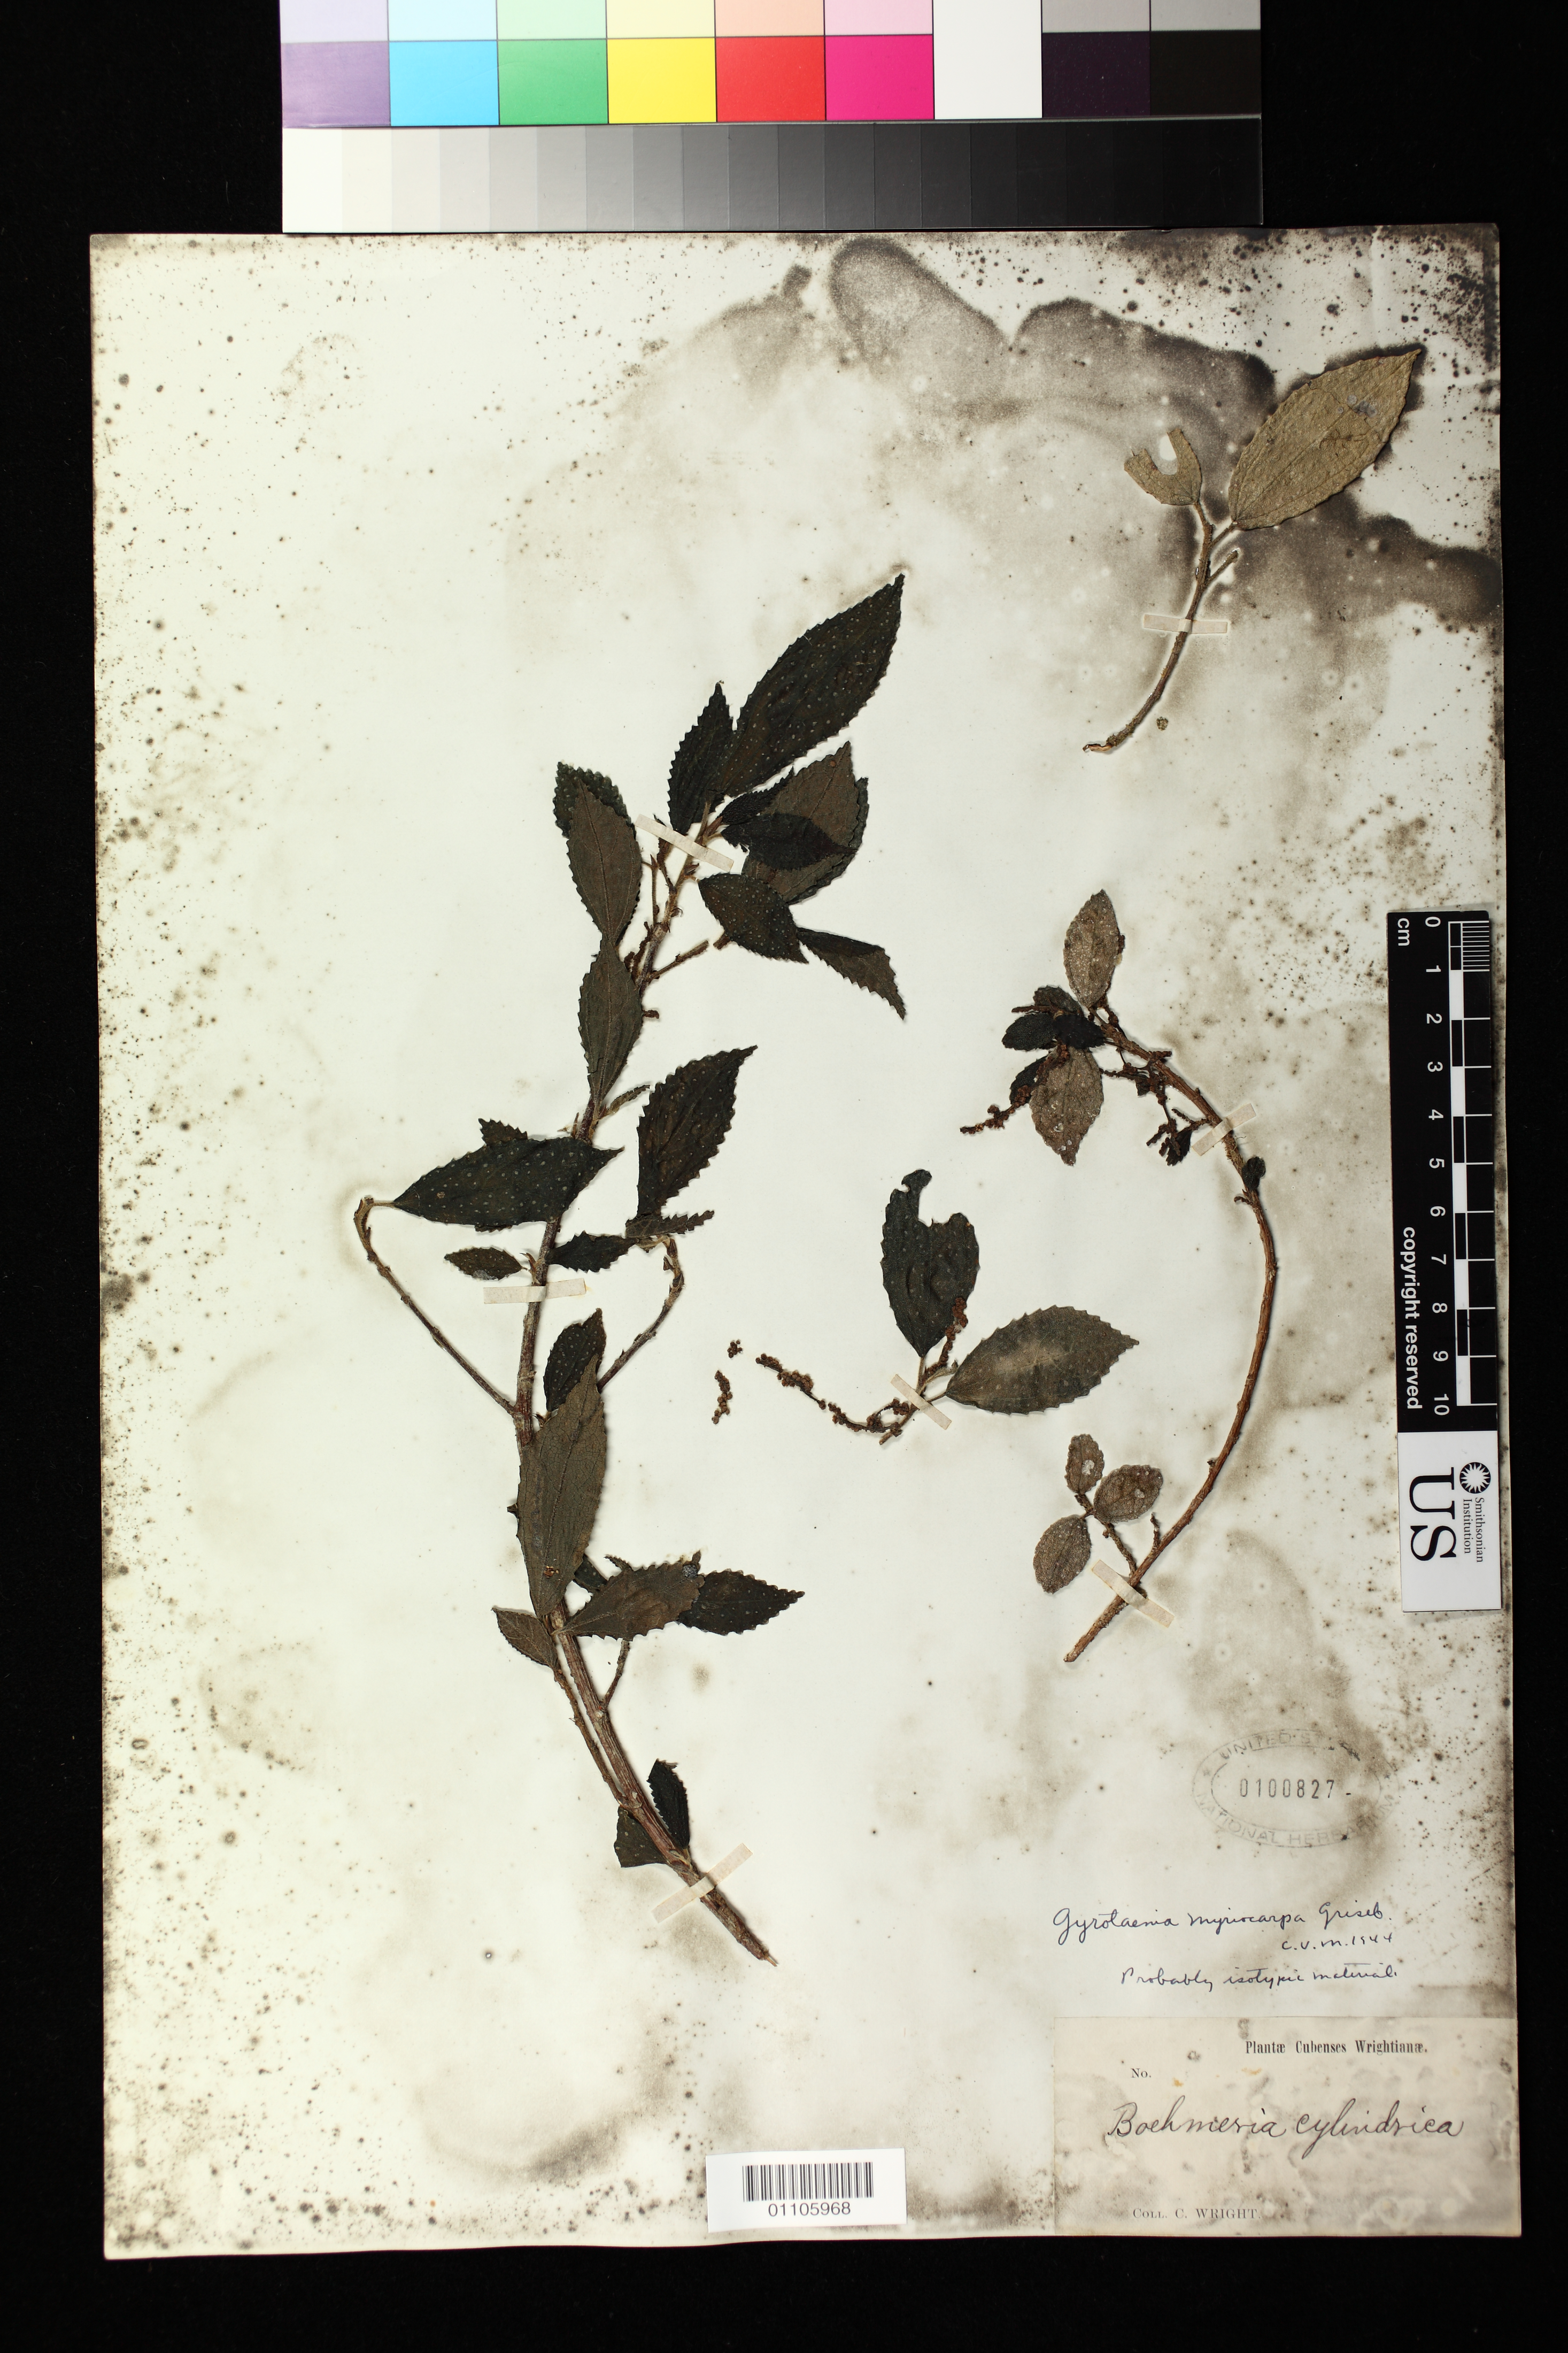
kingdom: Plantae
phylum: Tracheophyta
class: Magnoliopsida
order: Rosales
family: Urticaceae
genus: Gyrotaenia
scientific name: Gyrotaenia myriocarpa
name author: Griseb.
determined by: Morton, C. V.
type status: Possible Syntype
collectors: C. Wright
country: Cuba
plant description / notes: Syntypes are Wright 531, 531a, "In sylvis prope Monte Verde". This US specimen without number or any collection data, annotated (C.V. Morton 1944) "probably isotype material".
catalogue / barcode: US 100827